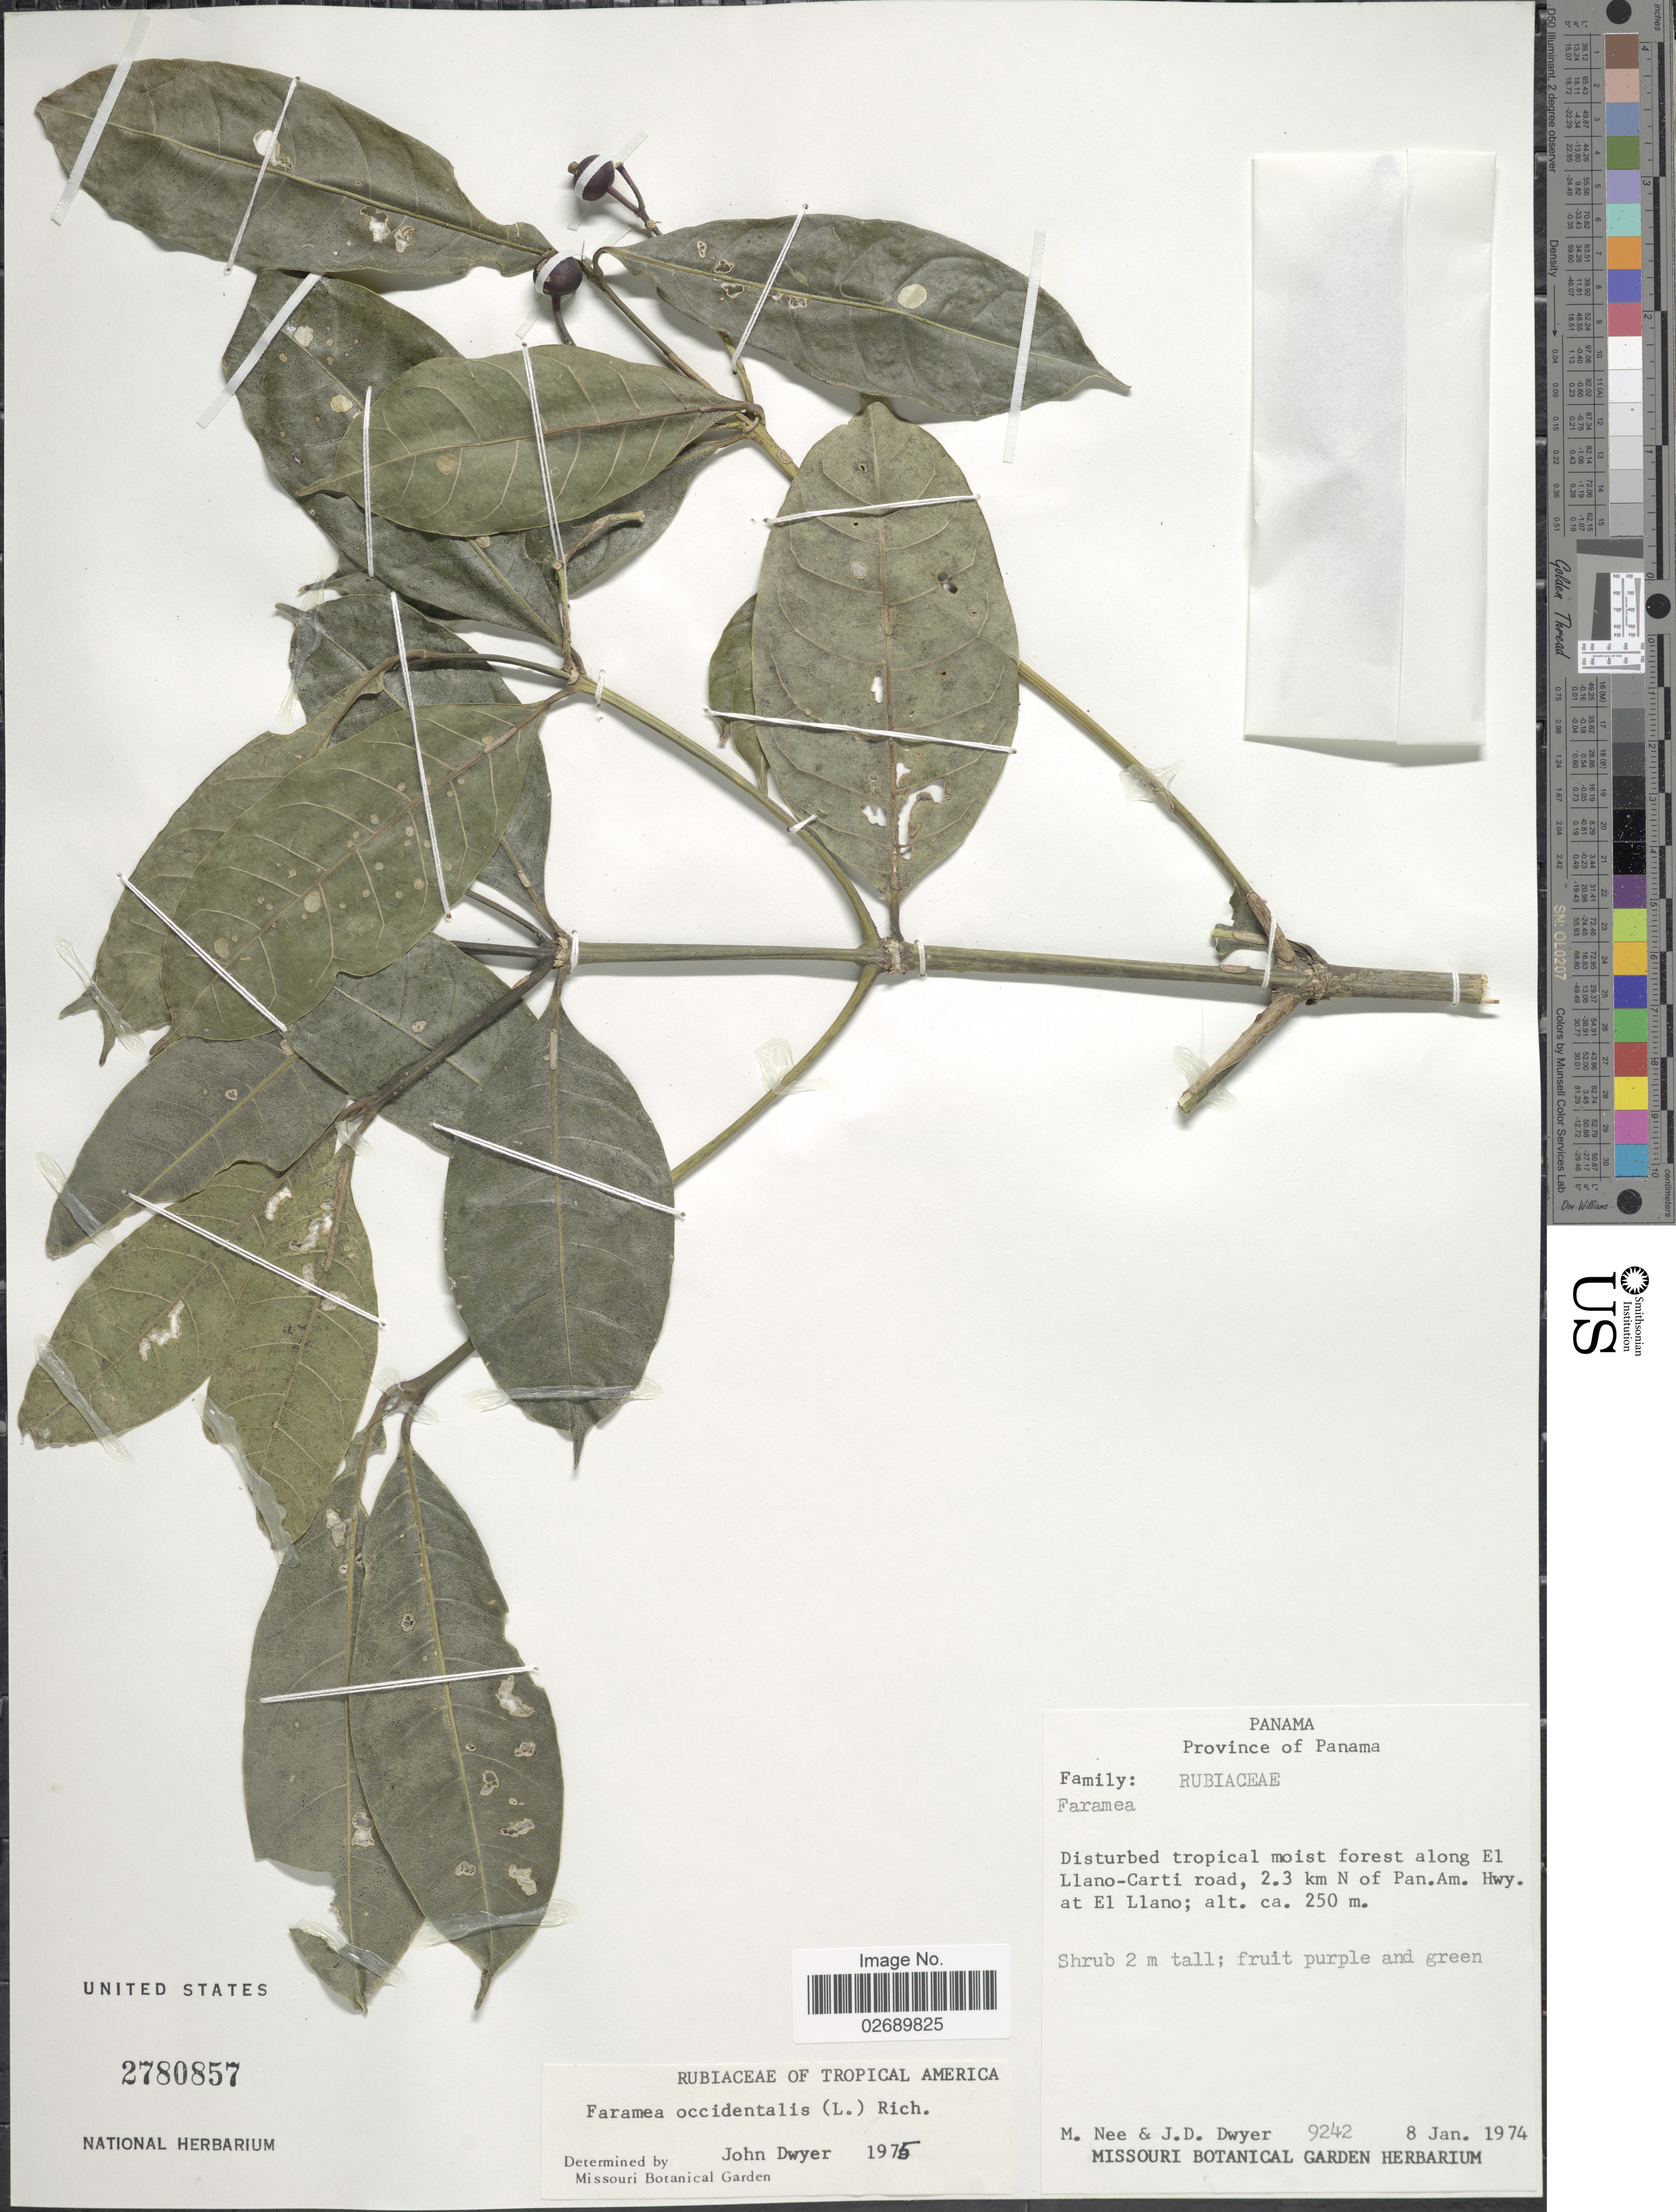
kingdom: Plantae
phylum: Tracheophyta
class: Magnoliopsida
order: Gentianales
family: Rubiaceae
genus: Faramea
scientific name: Faramea occidentalis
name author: (L.) A. Rich.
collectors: M. Nee & J. D. Dwyer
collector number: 9242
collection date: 1974-01-09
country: Panama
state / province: Panamá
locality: Along El llano-Carti road, 2.3 km N of Pan.Am. Hwy at El Llano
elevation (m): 250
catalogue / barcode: US 2780857